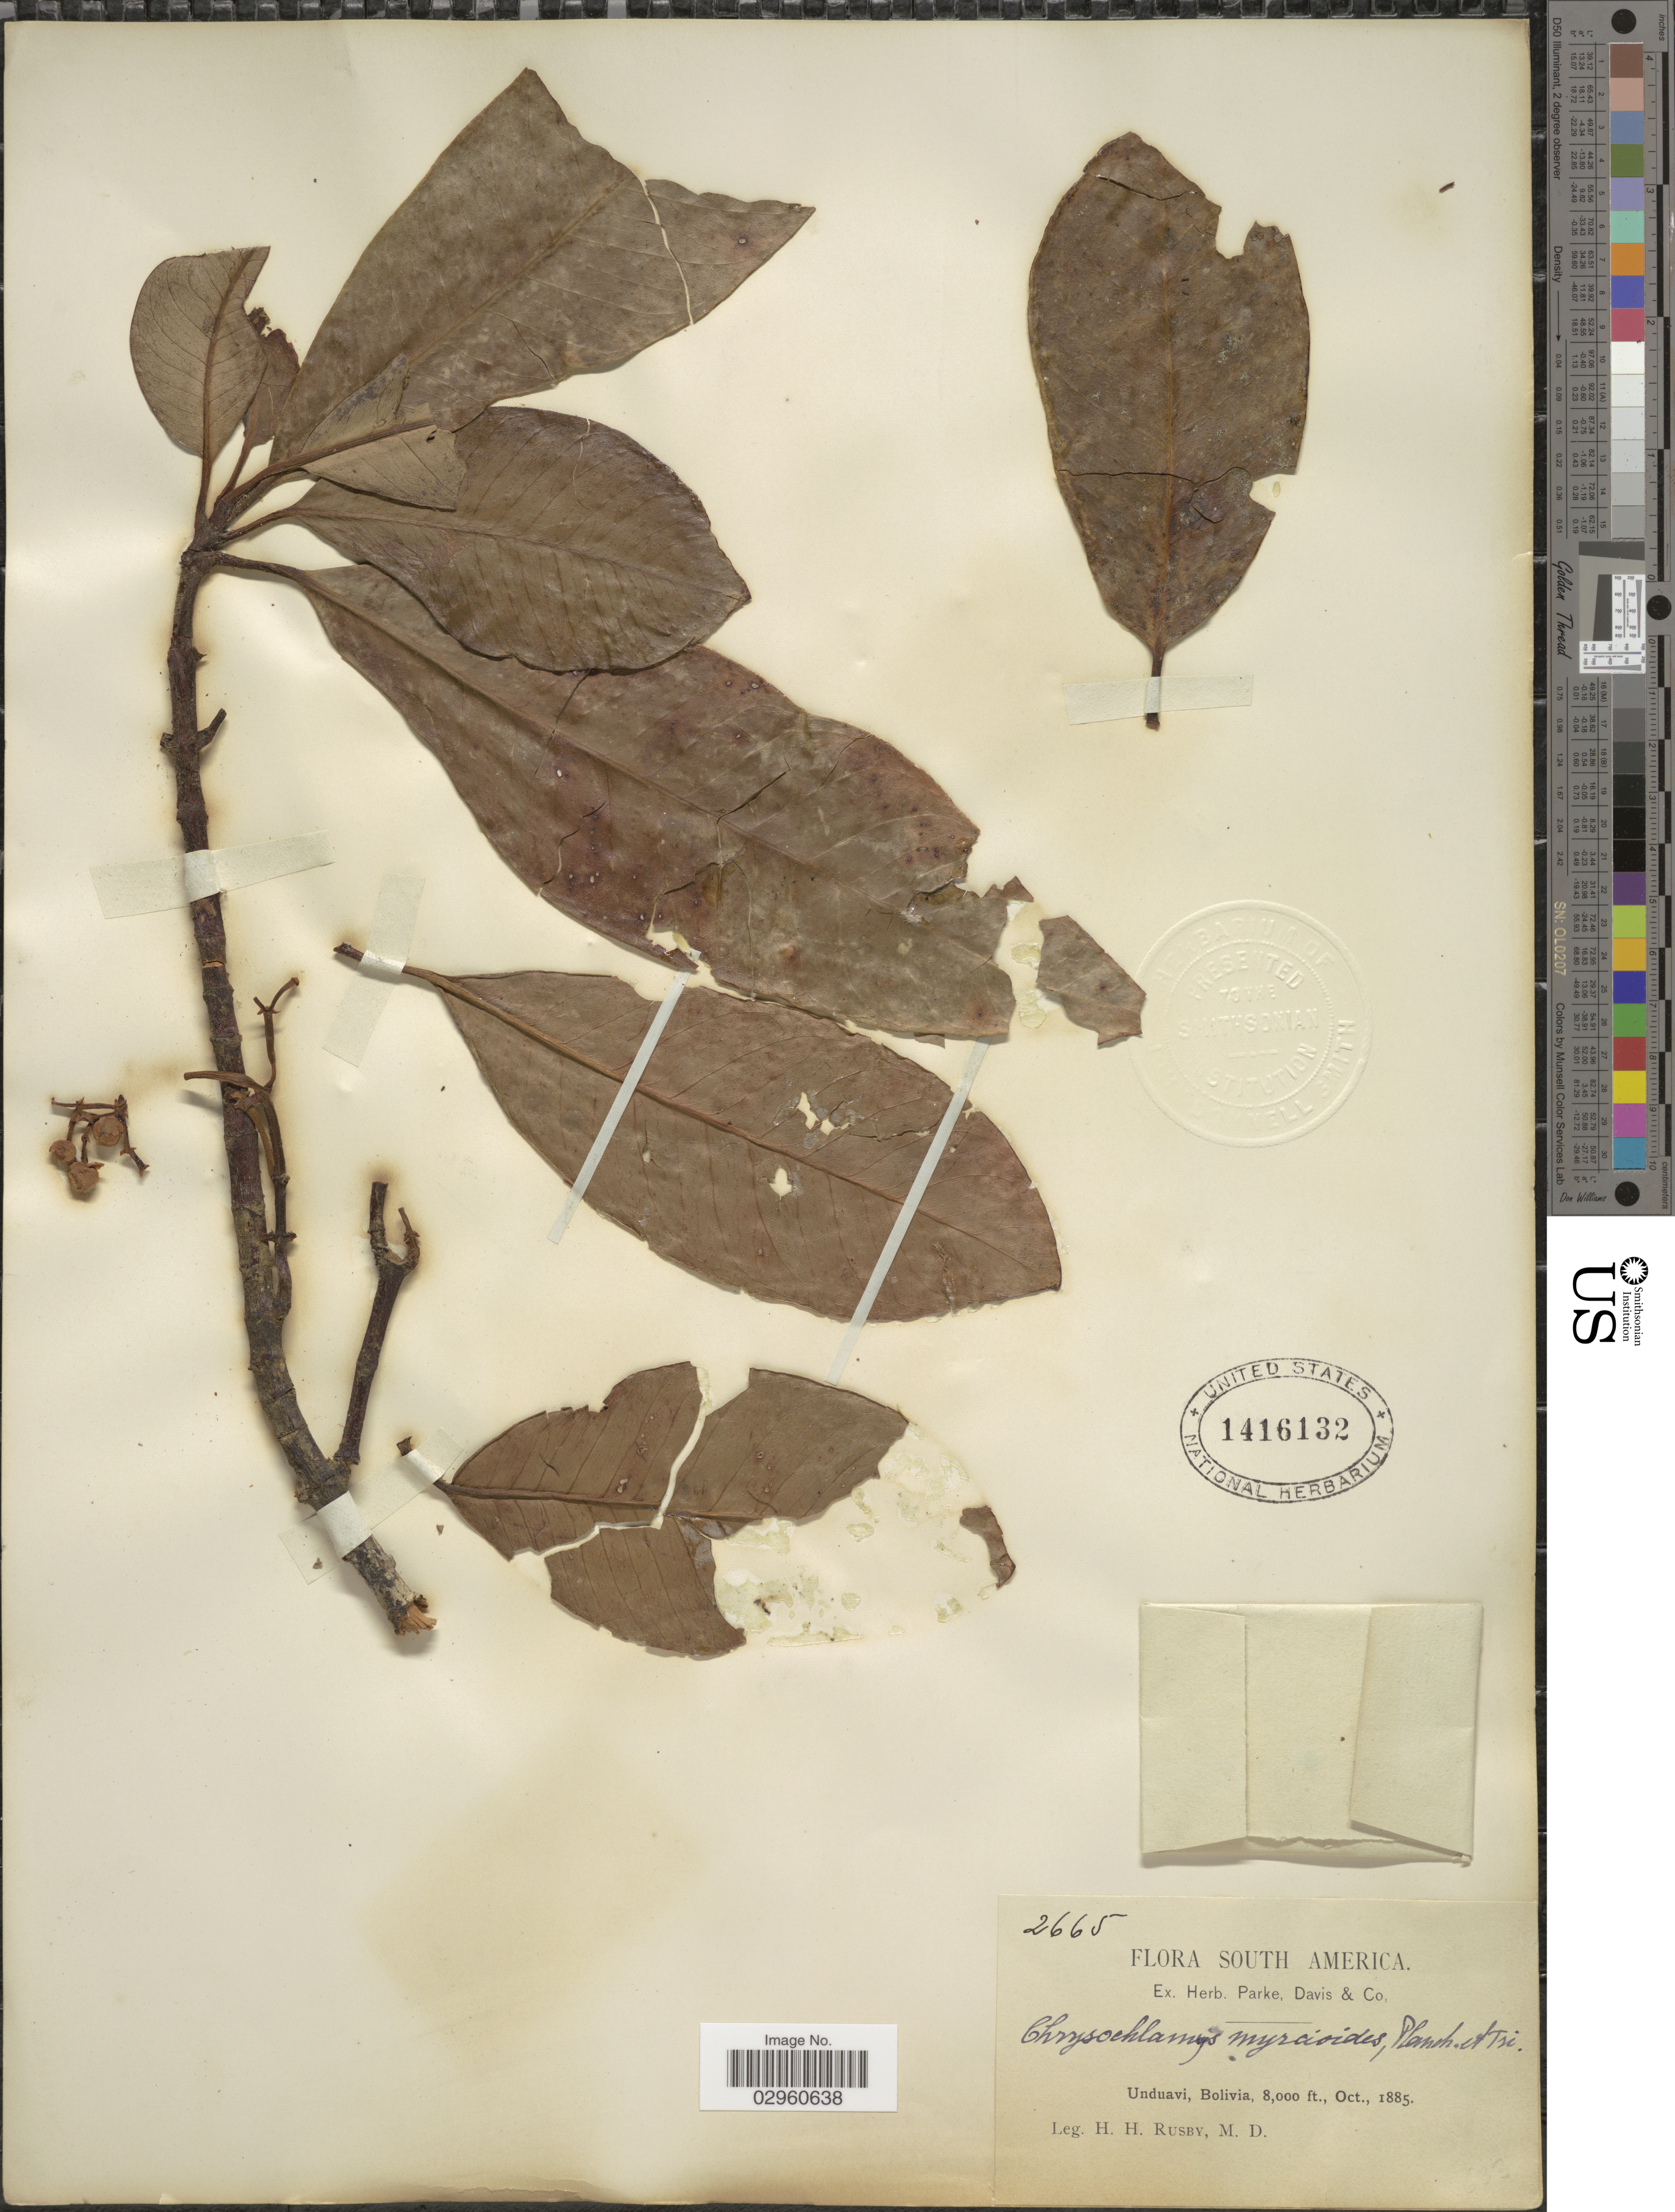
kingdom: Plantae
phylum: Tracheophyta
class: Magnoliopsida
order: Malpighiales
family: Clusiaceae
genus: Chrysochlamys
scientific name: Chrysochlamys myrcioides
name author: Planch. & Triana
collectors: H. H. Rusby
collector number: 2665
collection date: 1885-10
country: Bolivia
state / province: La Paz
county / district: Nor Yungas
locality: Unduavi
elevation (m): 2438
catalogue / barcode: US 1416132